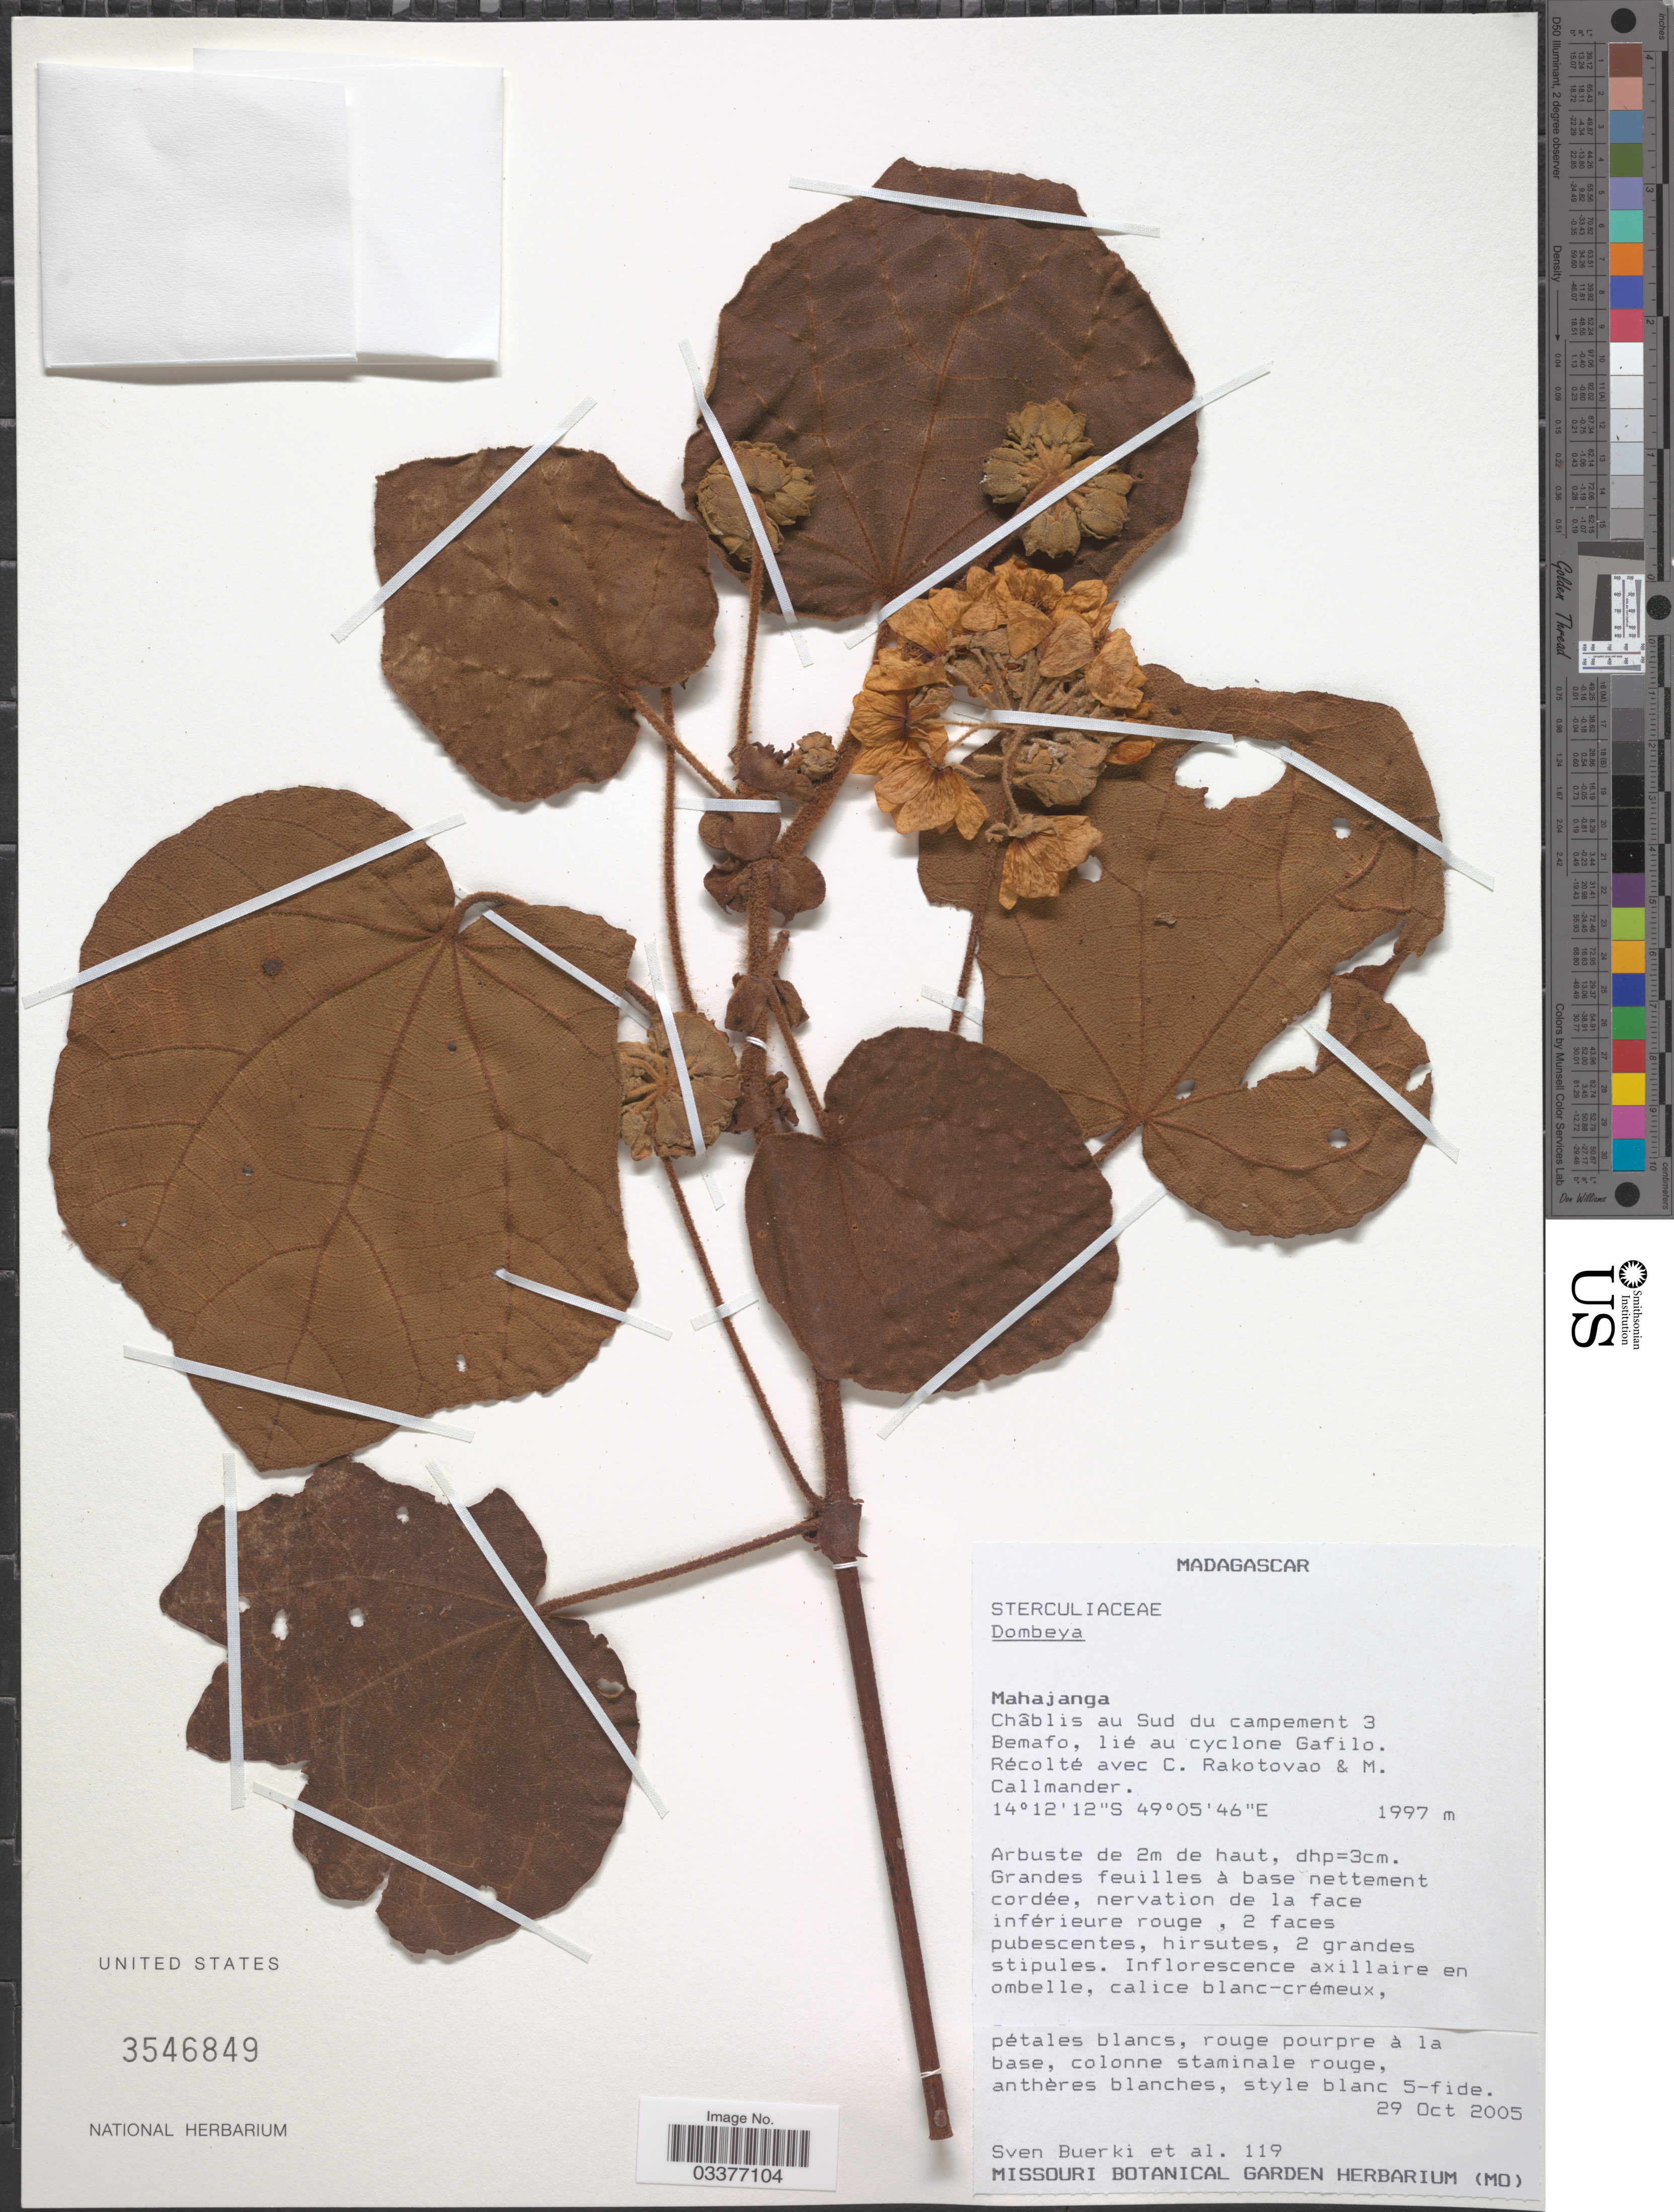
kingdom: Plantae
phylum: Tracheophyta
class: Magnoliopsida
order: Malvales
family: Malvaceae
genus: Dombeya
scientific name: Dombeya sp.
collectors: S. Buerki, C. Rakotovao & M. Callmander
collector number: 119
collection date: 2005-10-29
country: Madagascar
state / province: Diana / Sofia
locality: Châblis au Sud du campement 3 Bemafo, lié au cyclone Gafilo.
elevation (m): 1997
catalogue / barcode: US 3546849